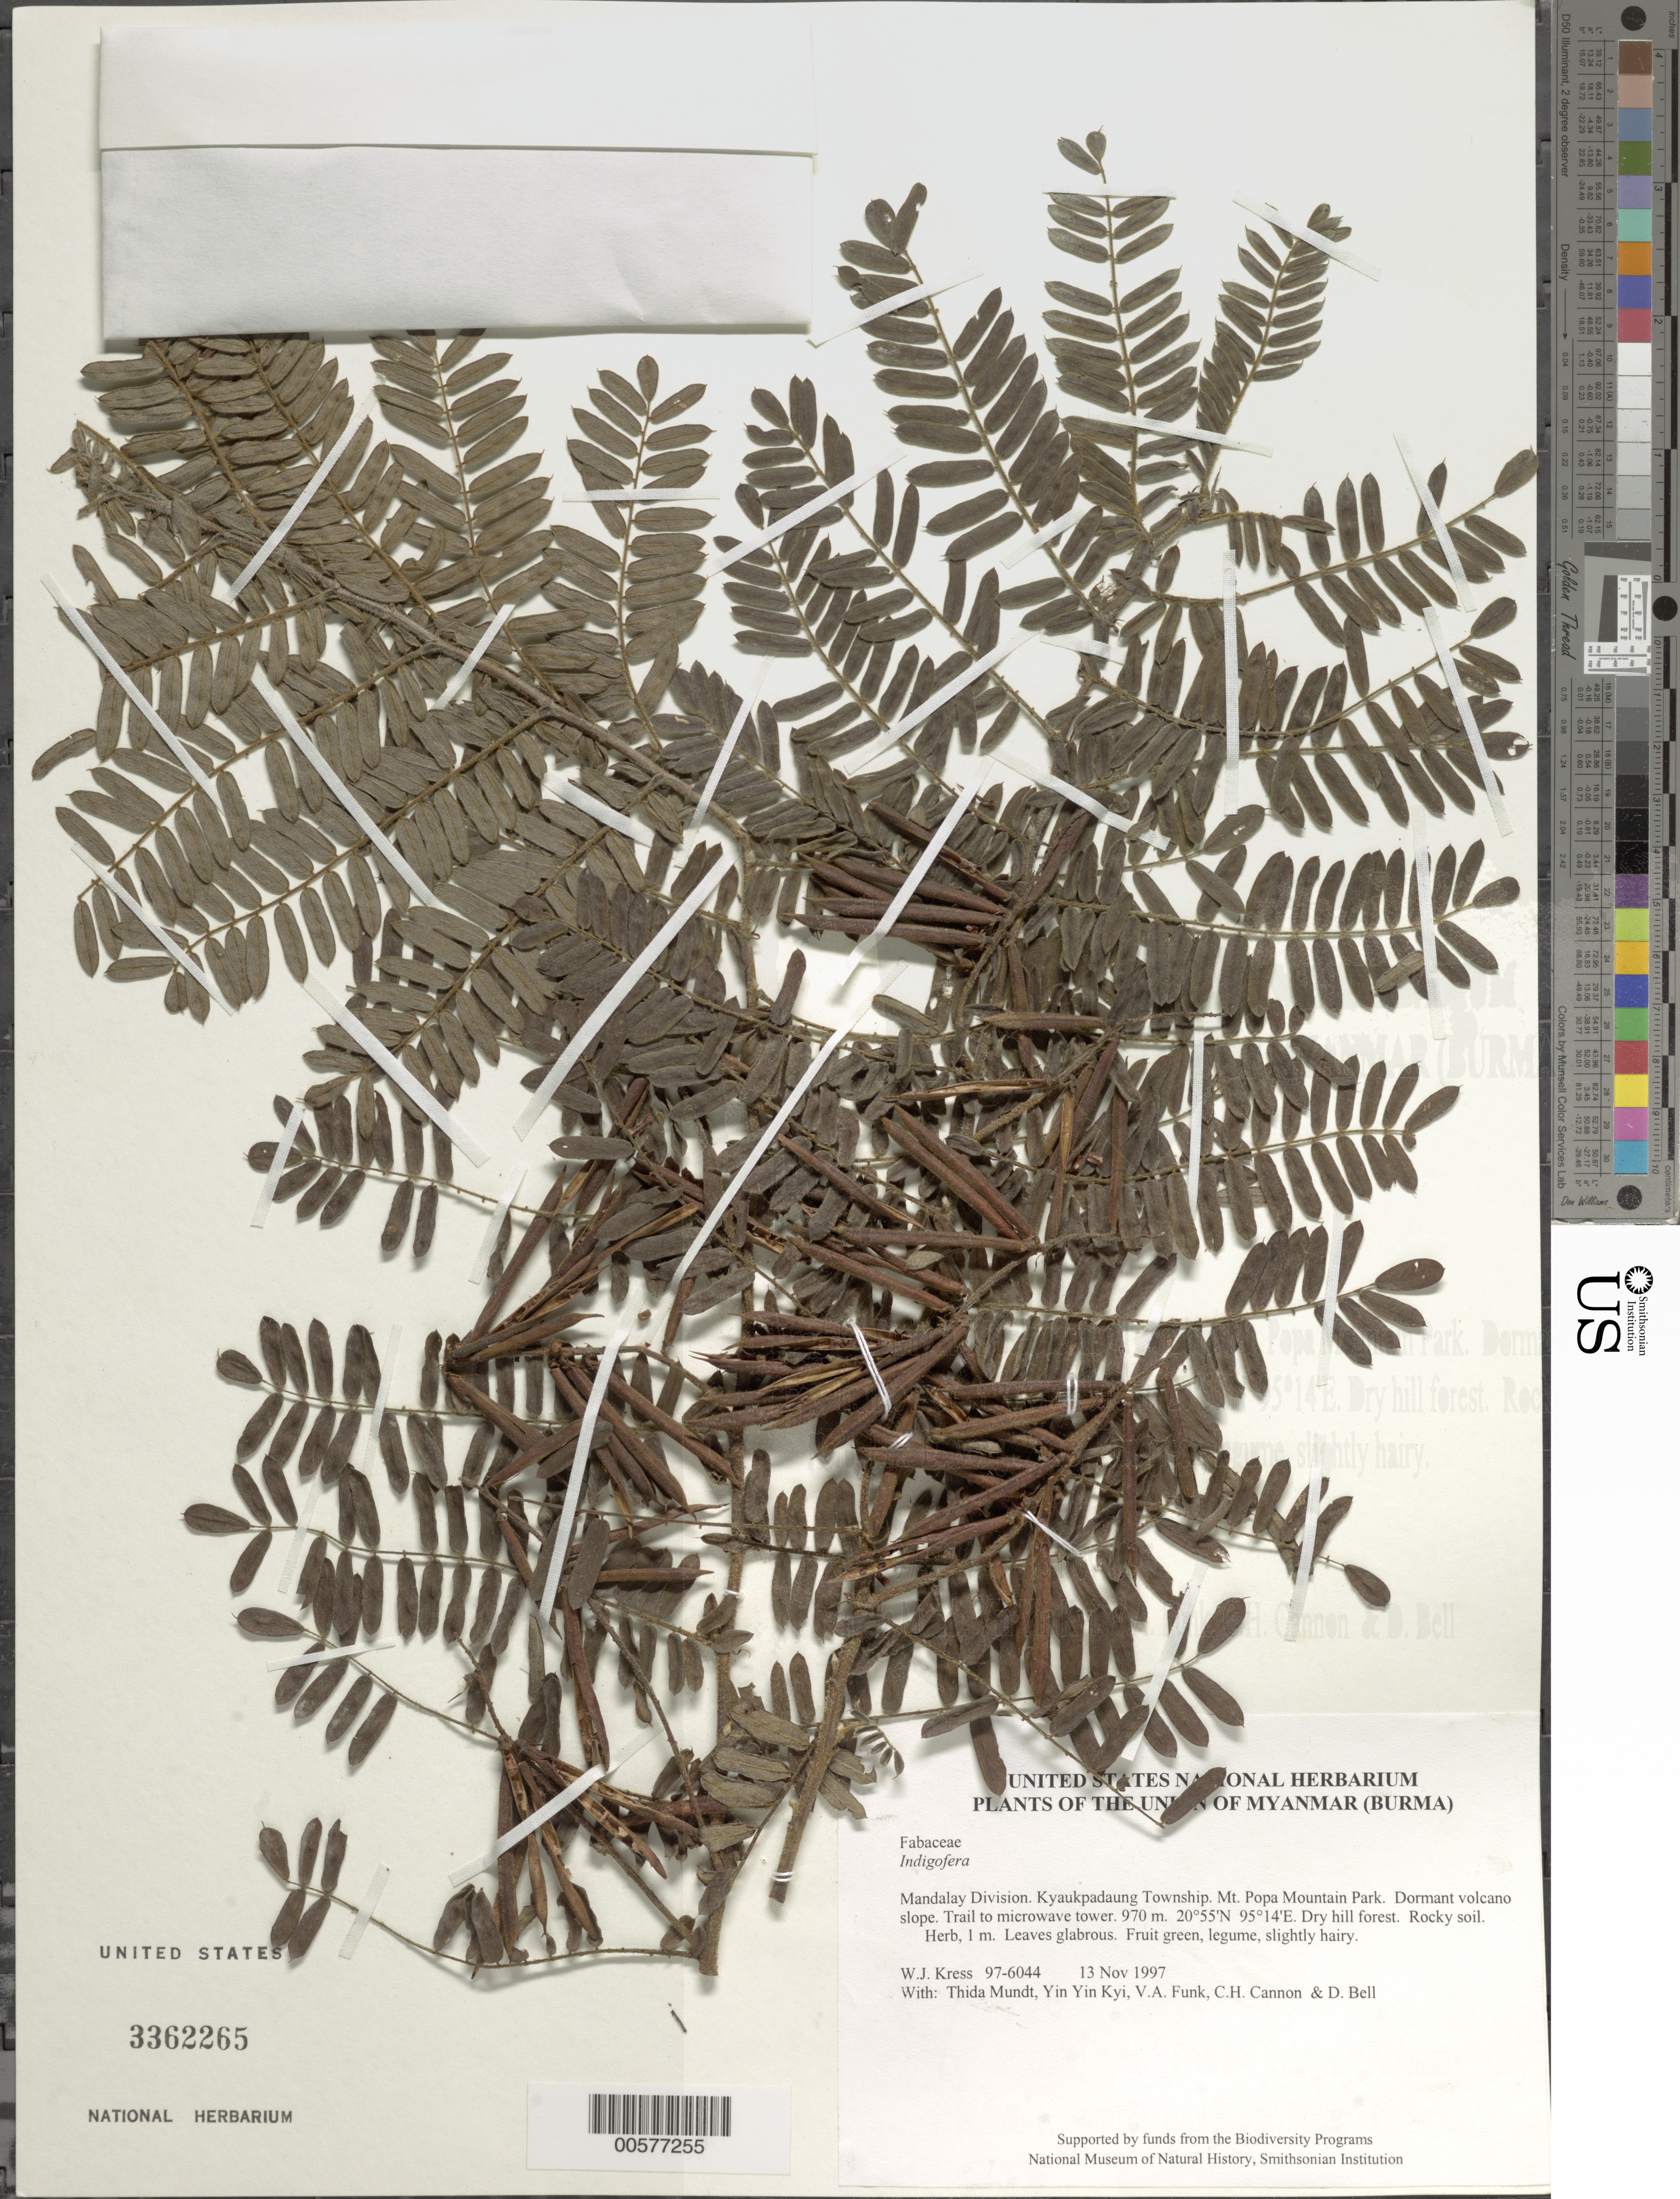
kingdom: Plantae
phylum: Tracheophyta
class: Magnoliopsida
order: Fabales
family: Fabaceae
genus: Indigofera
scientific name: Indigofera sp.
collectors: W. J. Kress, T. Mundt, Yin Yin Kyi, V. Funk, C. H. Cannon & D. A. Bell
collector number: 97-6044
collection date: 1997-11-13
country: Myanmar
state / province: Mandalay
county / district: Kyaukpadaung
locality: Mt. Popa Mountain Park. Dormant volcano slope. Trail to microwave tower.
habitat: Dry hill forest. Rocky soil.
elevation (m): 970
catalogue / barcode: US 3362265